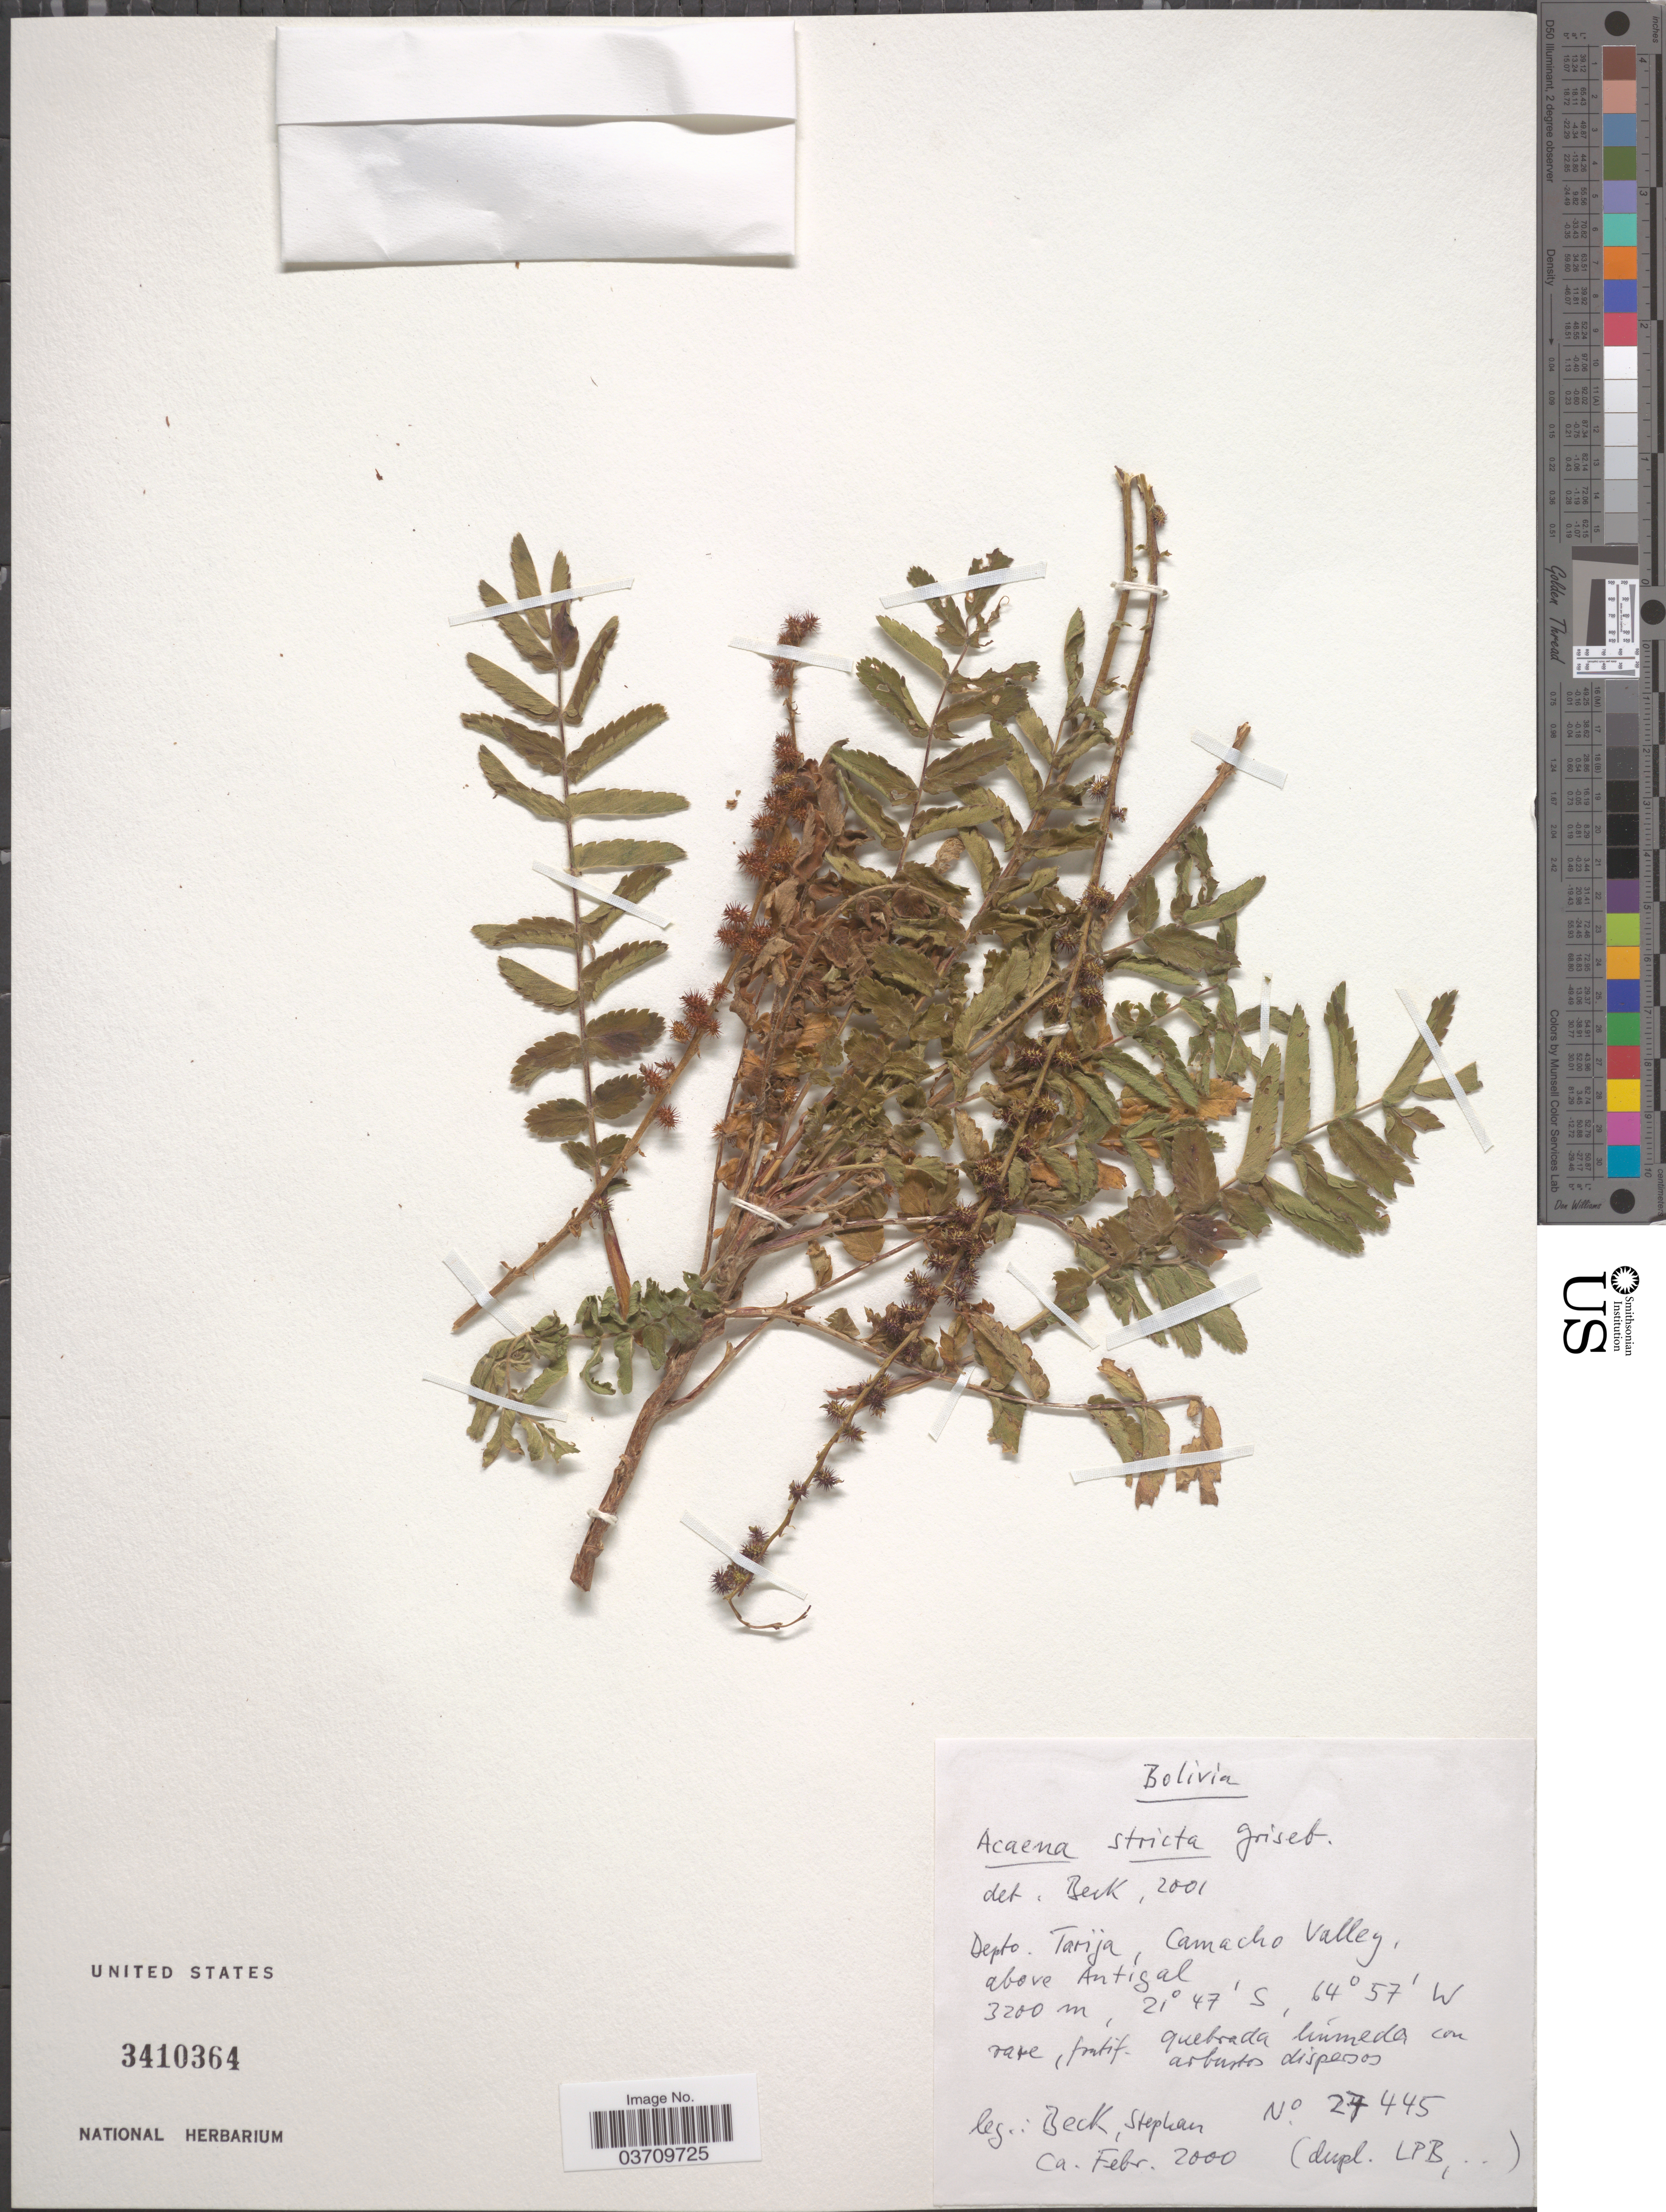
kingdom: Plantae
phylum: Tracheophyta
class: Magnoliopsida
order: Rosales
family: Rosaceae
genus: Acaena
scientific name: Acaena stricta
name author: Griseb.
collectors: S. G. Beck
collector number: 27445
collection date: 2000-02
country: Bolivia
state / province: Tarija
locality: Depto. Tarija, Camacho Valley, above Antigal.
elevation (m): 3200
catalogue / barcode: US 3410364